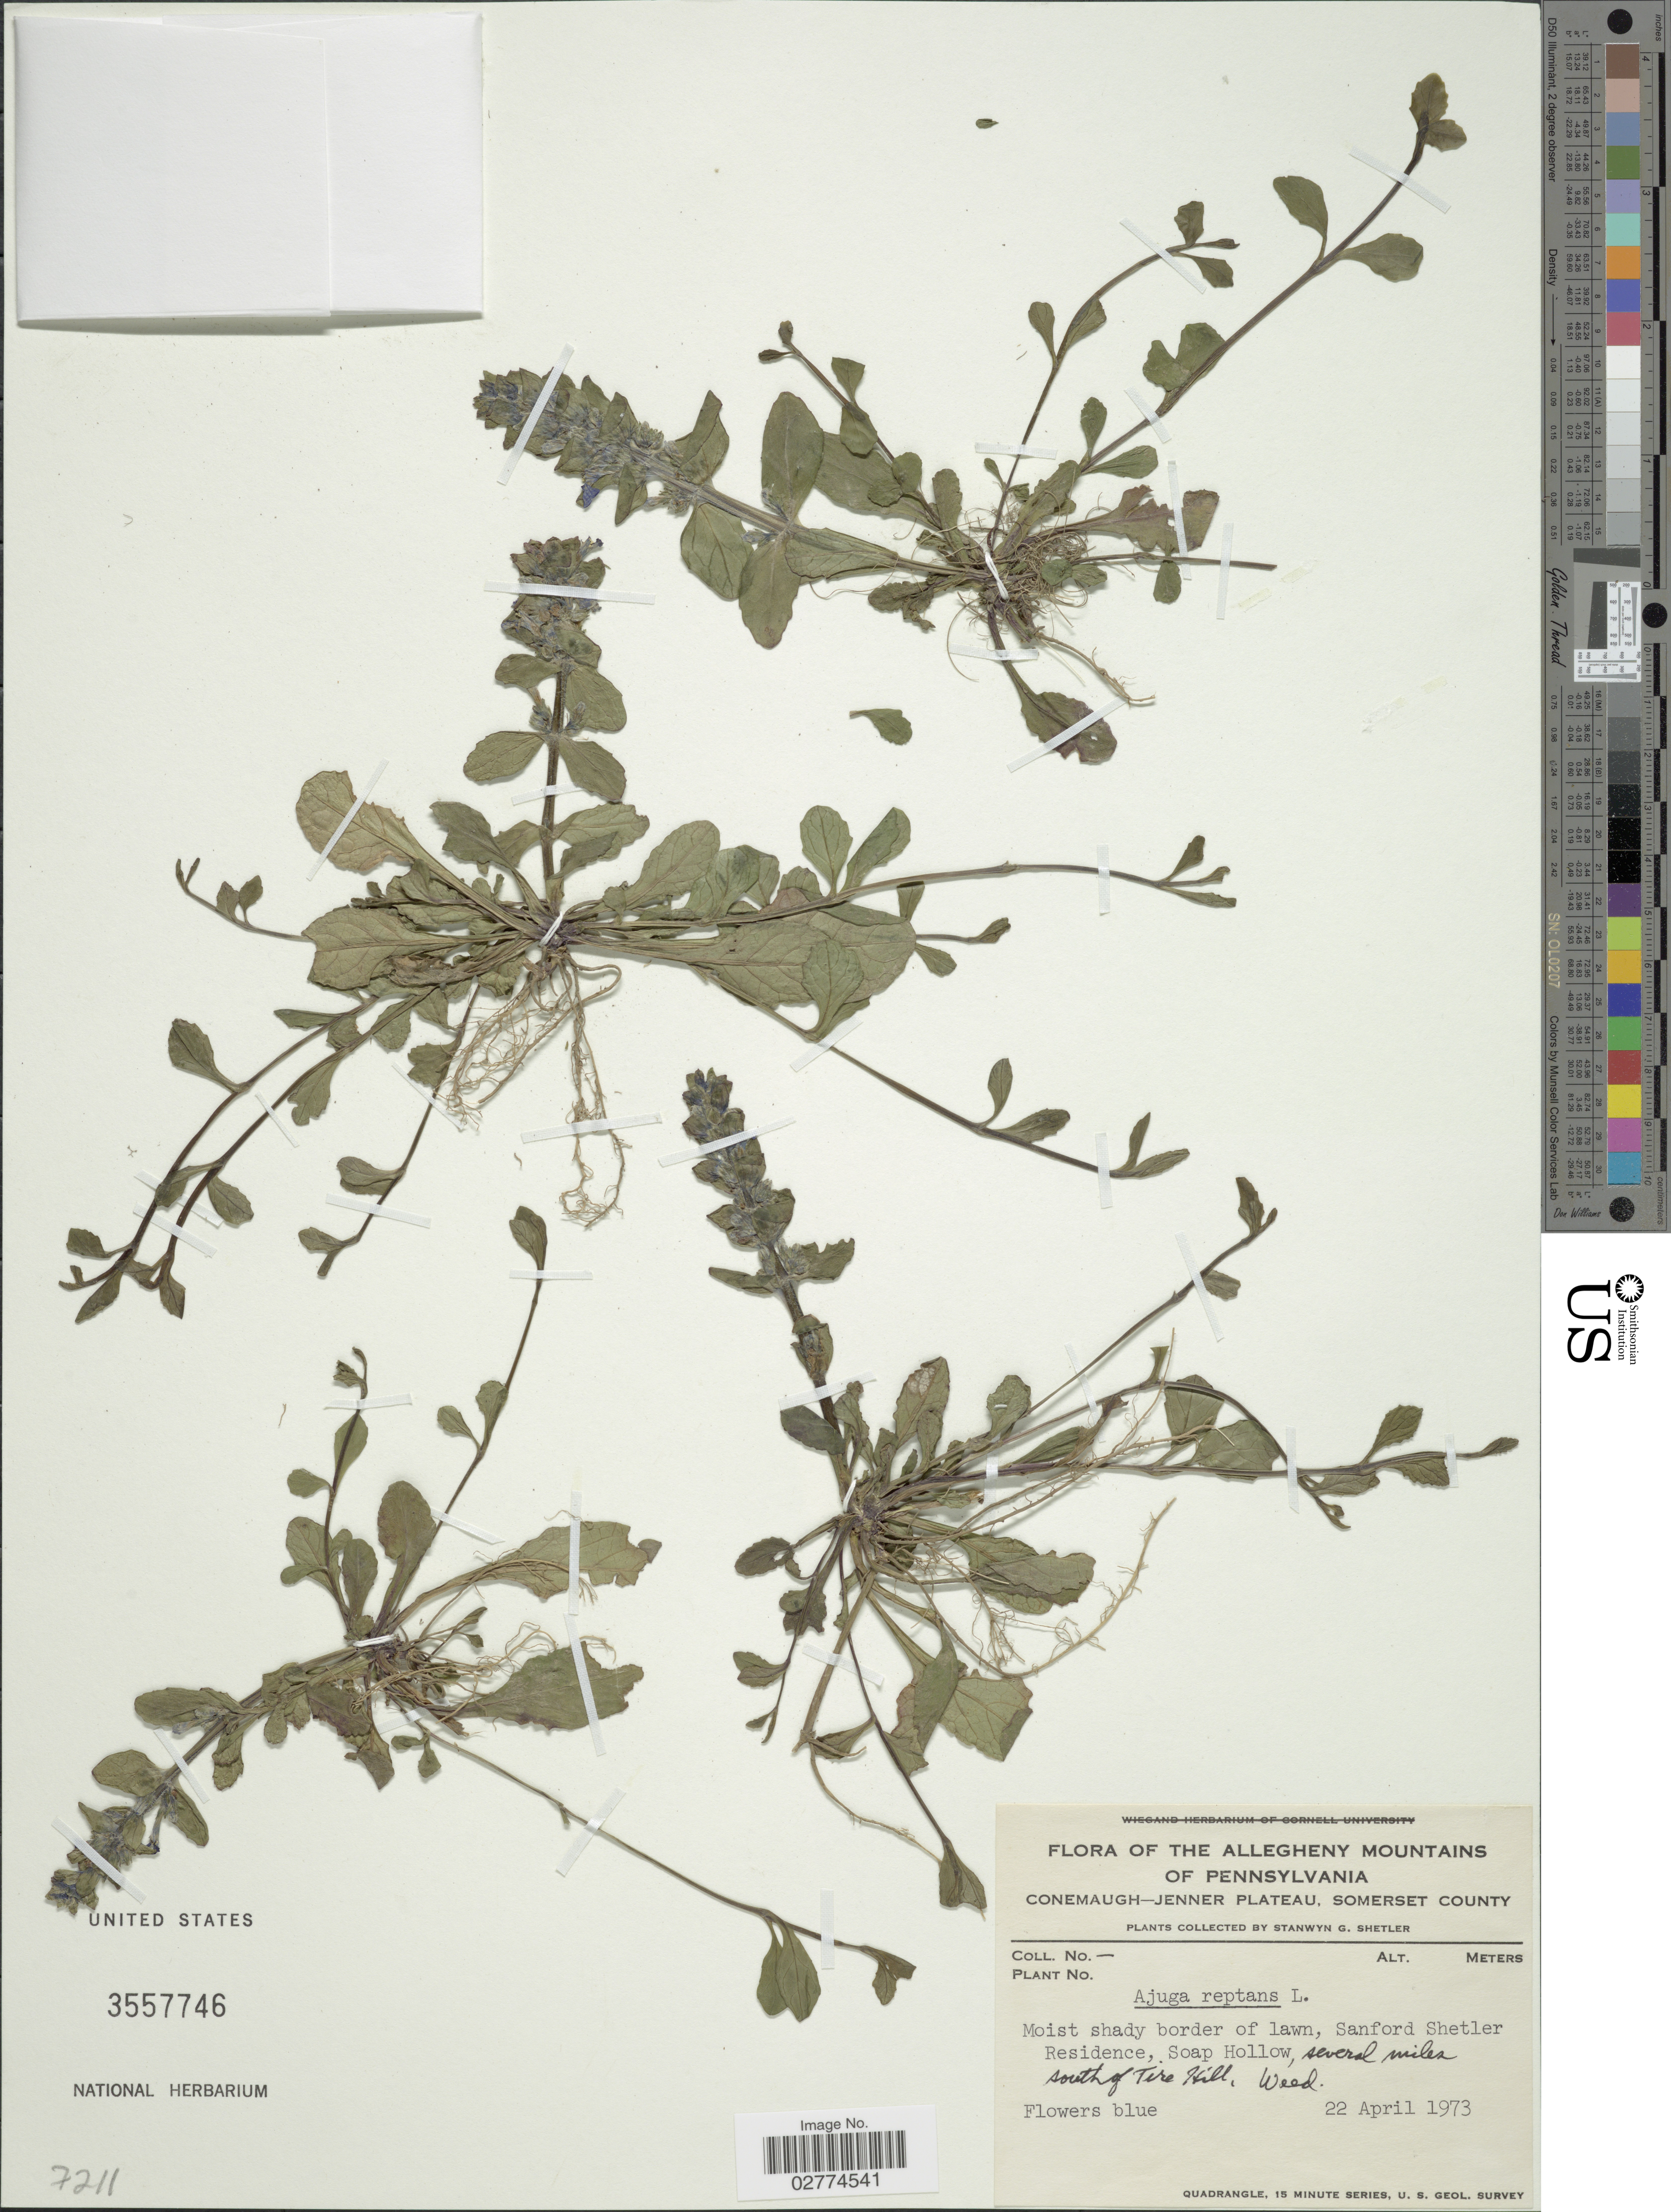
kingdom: Plantae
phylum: Tracheophyta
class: Magnoliopsida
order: Lamiales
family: Lamiaceae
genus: Ajuga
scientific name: Ajuga reptans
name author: L.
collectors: S. Shetler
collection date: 1973-04-22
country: United States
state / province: Pennsylvania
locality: The Allegheny Mountains, Conemaugh-Jenner Plateau, Somerset County, Moist shady border of lawn, Sanford Shetler Residence, Soap Hollow, several miles south of Tire Hill.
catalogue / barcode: US 3557746